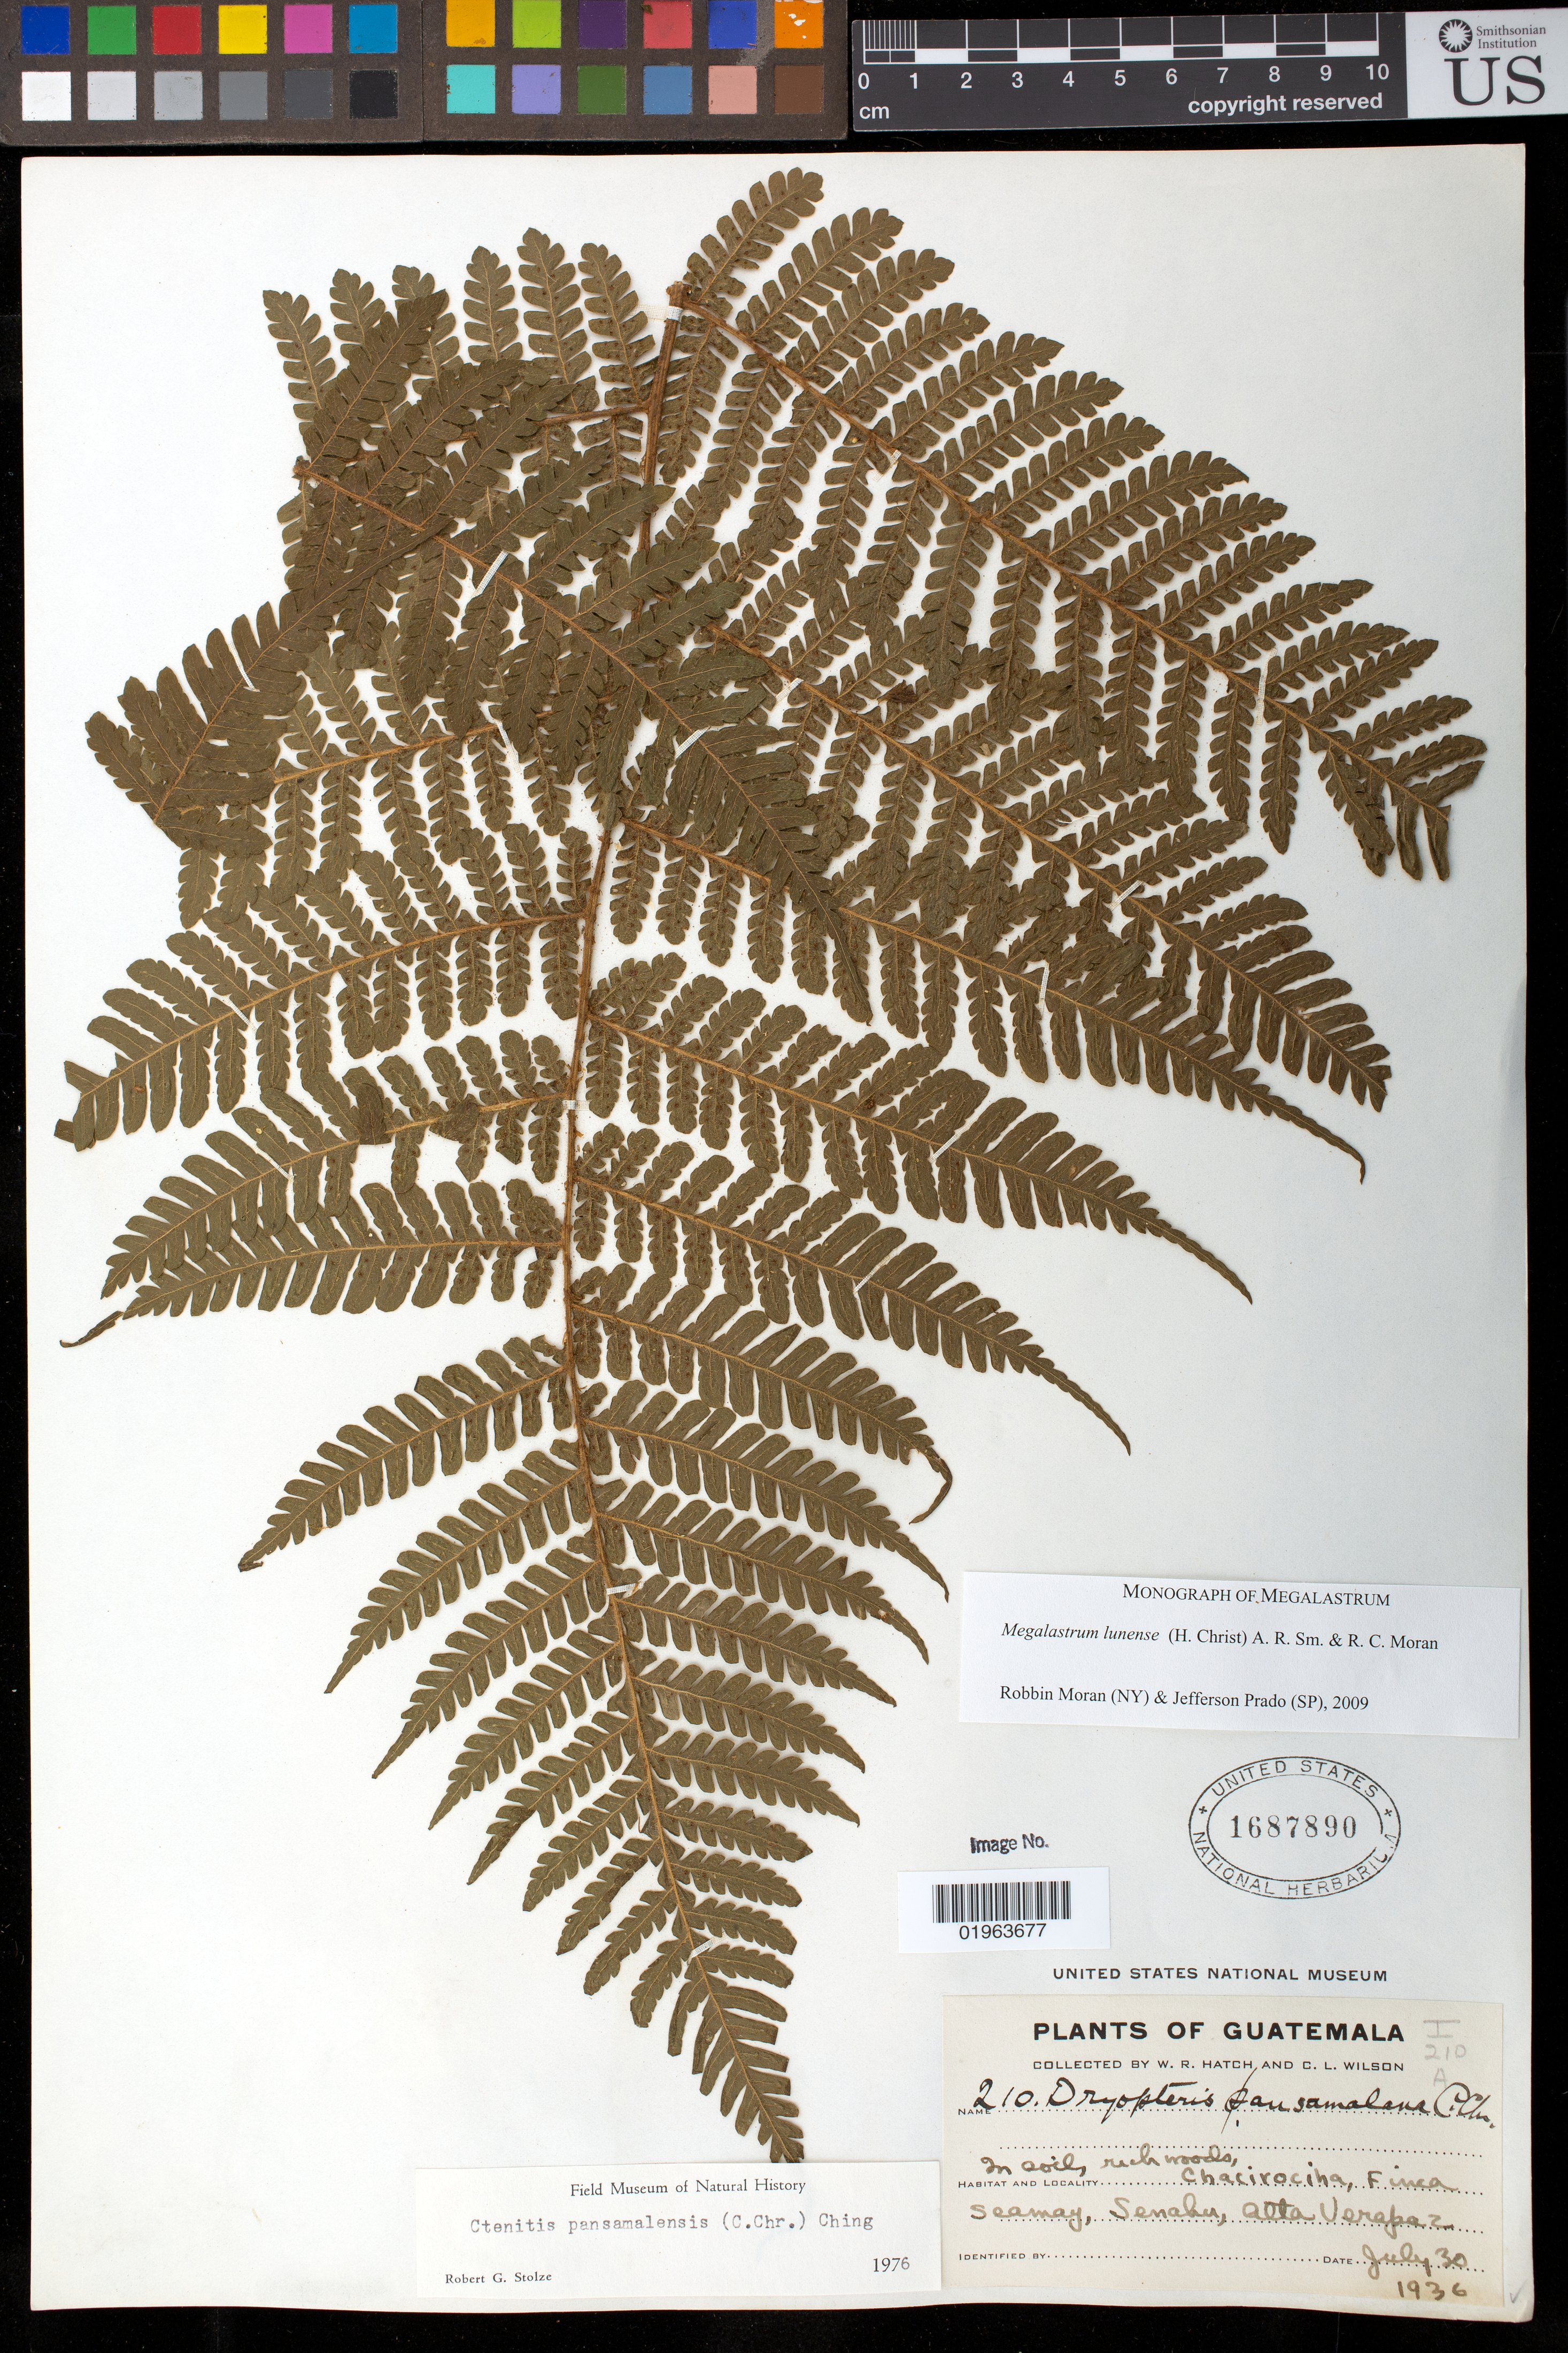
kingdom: Plantae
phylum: Tracheophyta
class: Polypodiopsida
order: Polypodiales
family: Dryopteridaceae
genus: Megalastrum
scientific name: Megalastrum lunense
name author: (Christ) A.R. Sm. & R.C. Moran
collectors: W. Hatch & C. L. Wilson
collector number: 210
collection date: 1936-07-30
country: Guatemala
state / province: Alta Verapaz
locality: Chacirociha, finca Seaway, Senahu, Alta Verapaz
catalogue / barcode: US 1687890